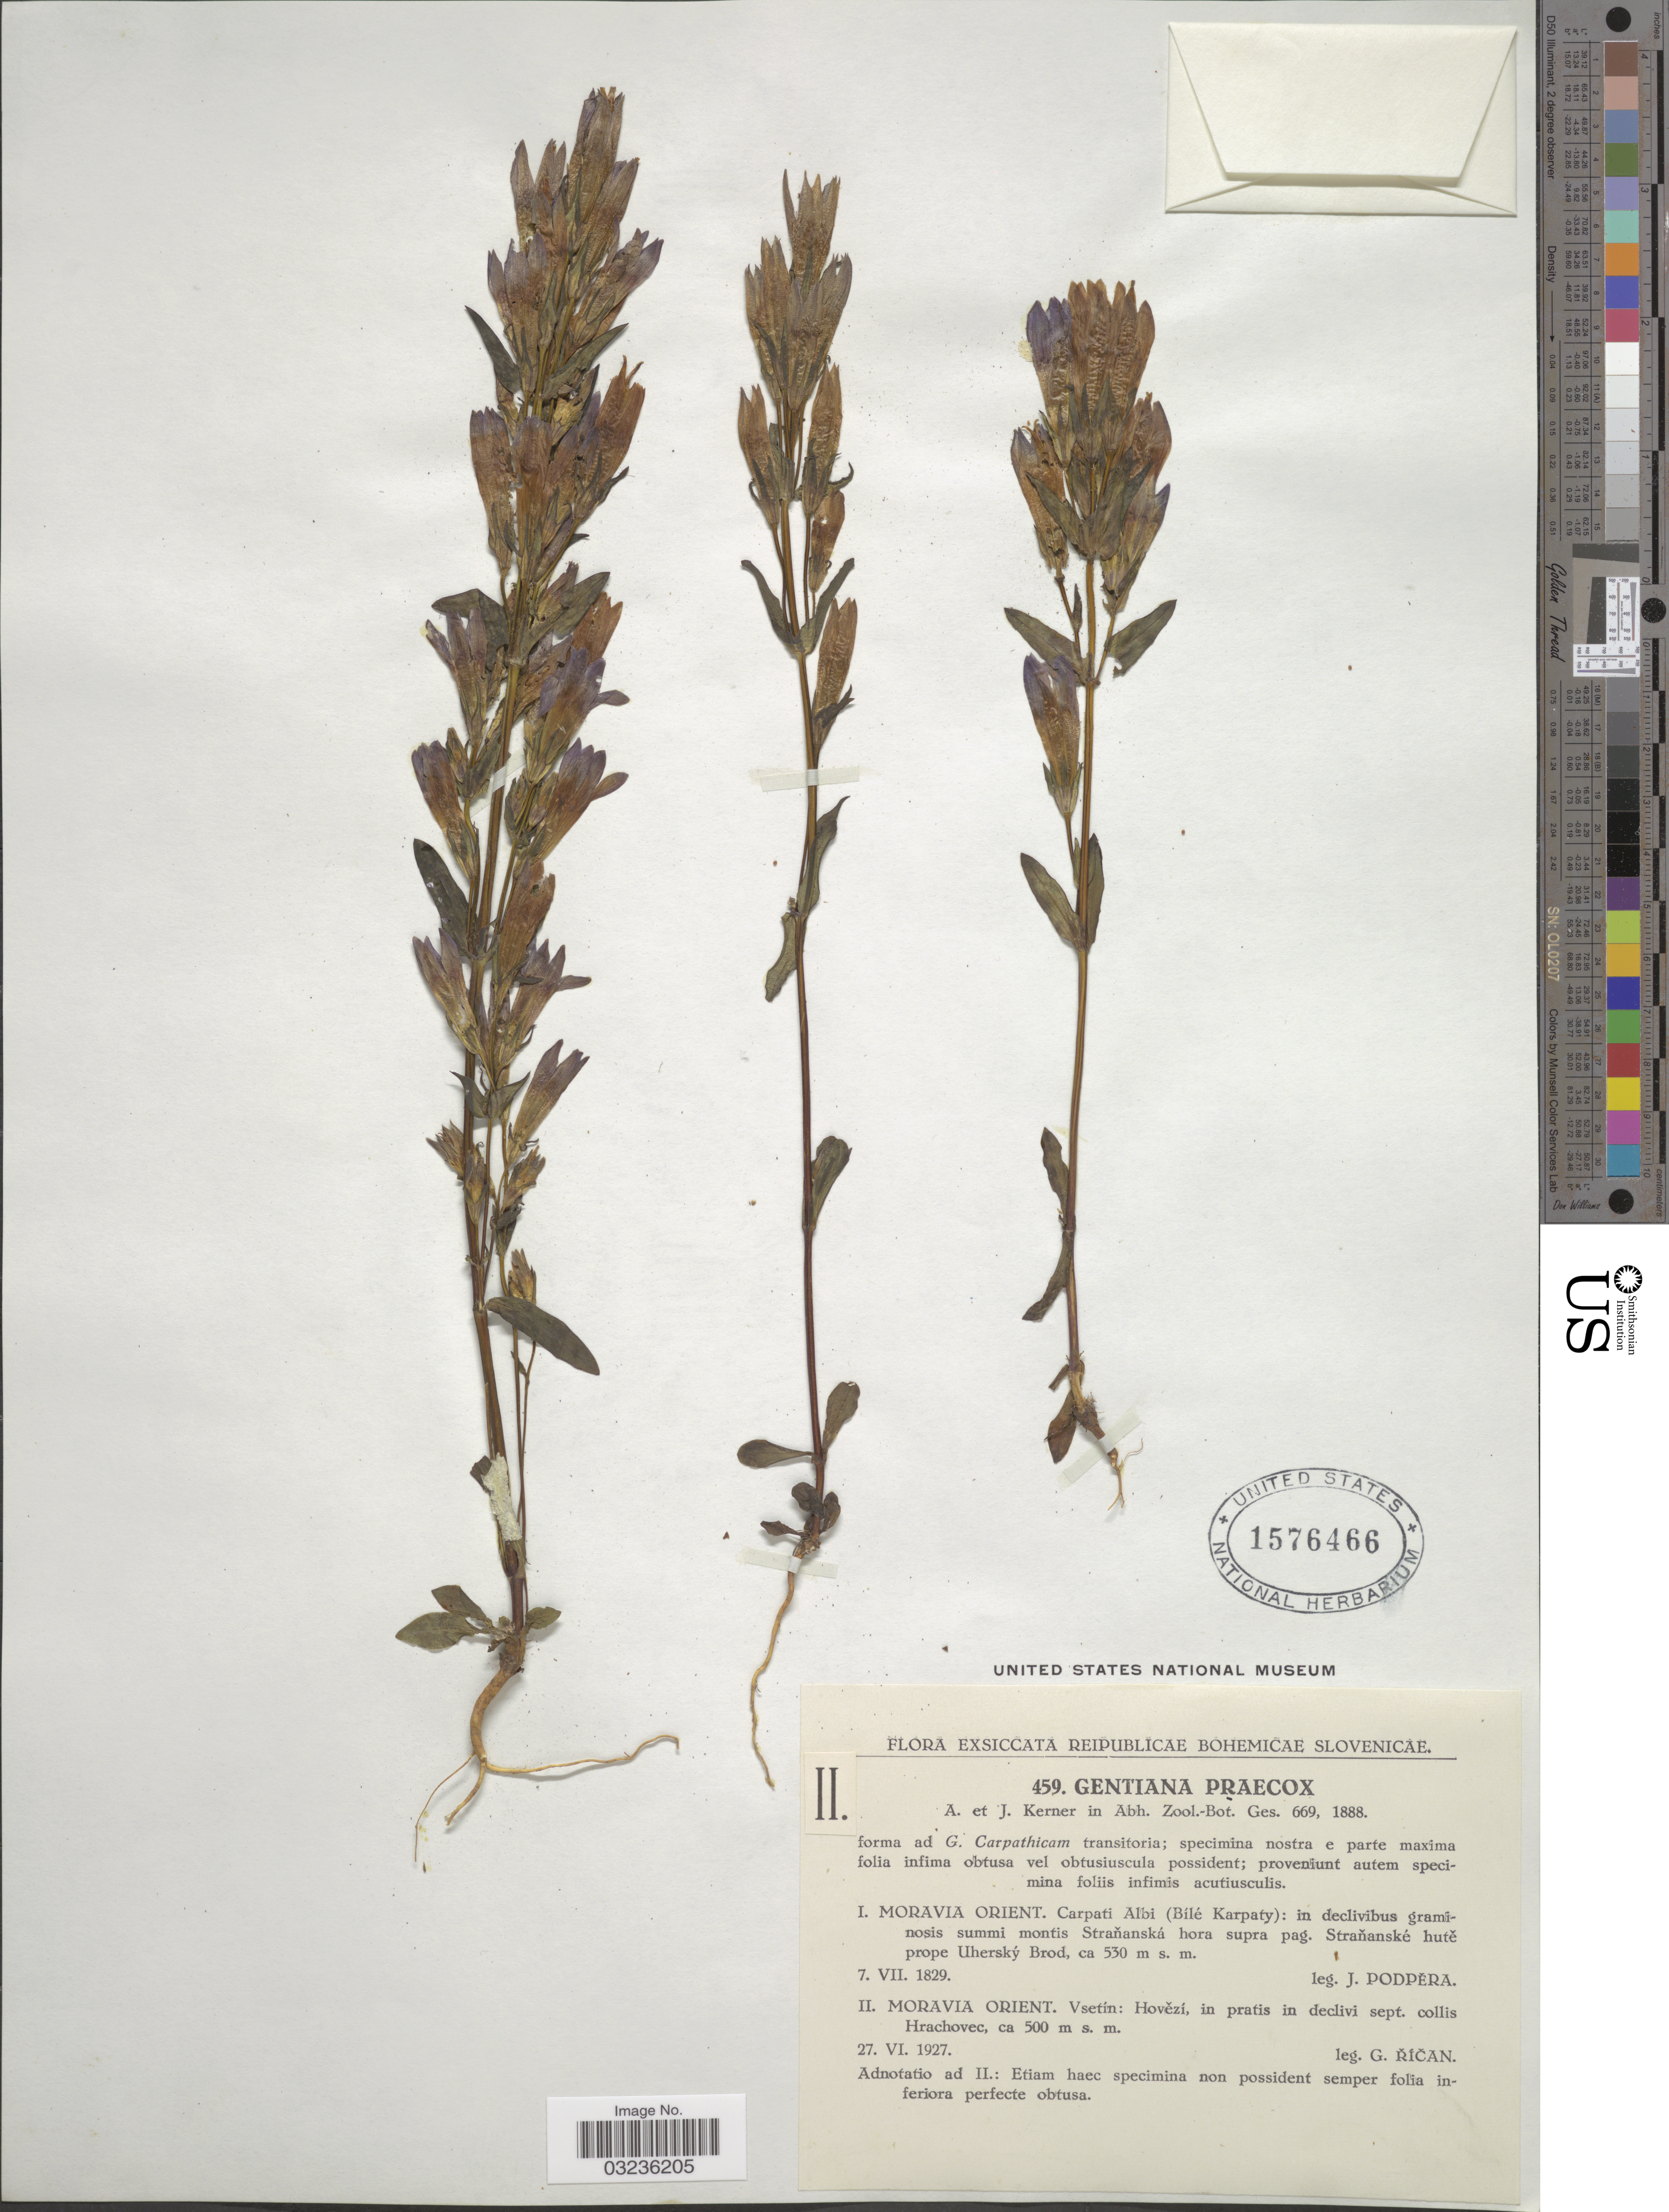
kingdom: Plantae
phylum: Tracheophyta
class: Magnoliopsida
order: Gentianales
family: Gentianaceae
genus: Gentiana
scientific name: Gentiana praecox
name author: A. Kern. & Jos. Kern.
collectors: G. Rican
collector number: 459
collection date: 1927-06-27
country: Czechia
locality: Reipublicae Bohemicae Slovenicae, Moravia Orient., Vsetín: Hovezi, in pratis in declivi sept., collis Hrachovec.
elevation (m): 500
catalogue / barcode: US 1576466